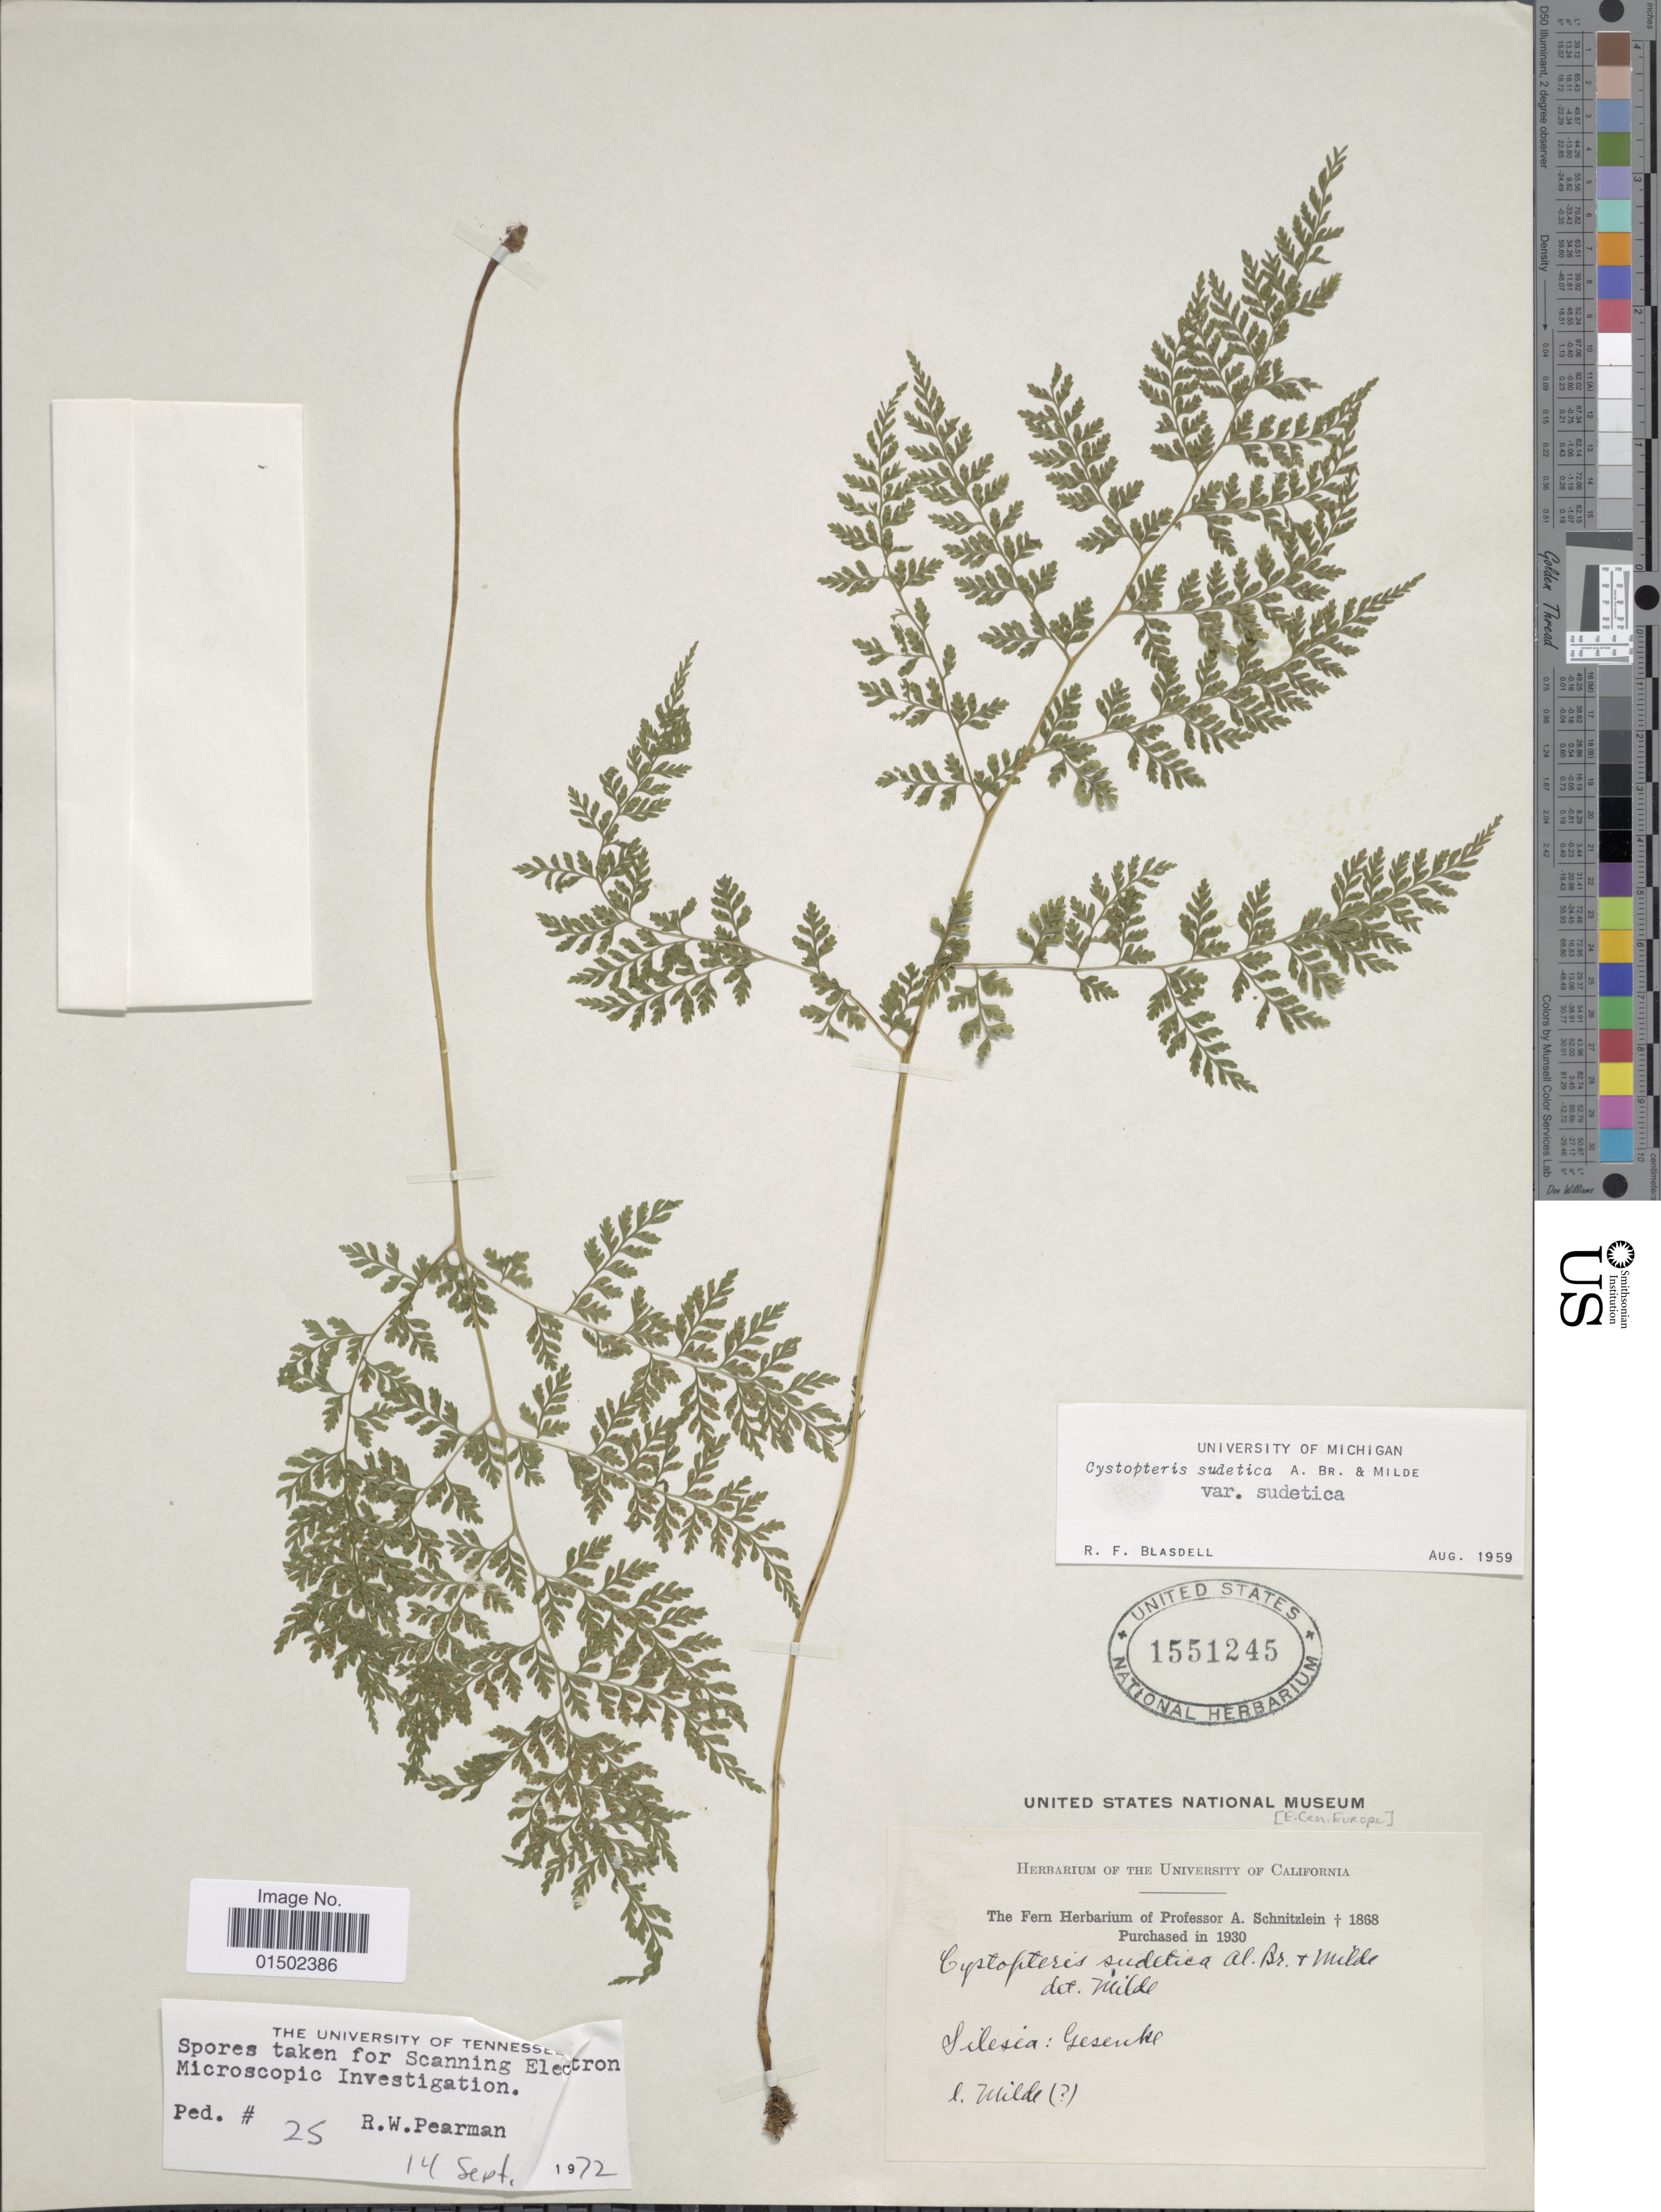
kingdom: Plantae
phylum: Tracheophyta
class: Polypodiopsida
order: Polypodiales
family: Cystopteridaceae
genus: Cystopteris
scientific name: Cystopteris sudetica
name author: A. Braun & Milde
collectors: -- Wilde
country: Czechia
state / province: Olomouc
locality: Silesia: Gesenke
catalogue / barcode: US 1551245